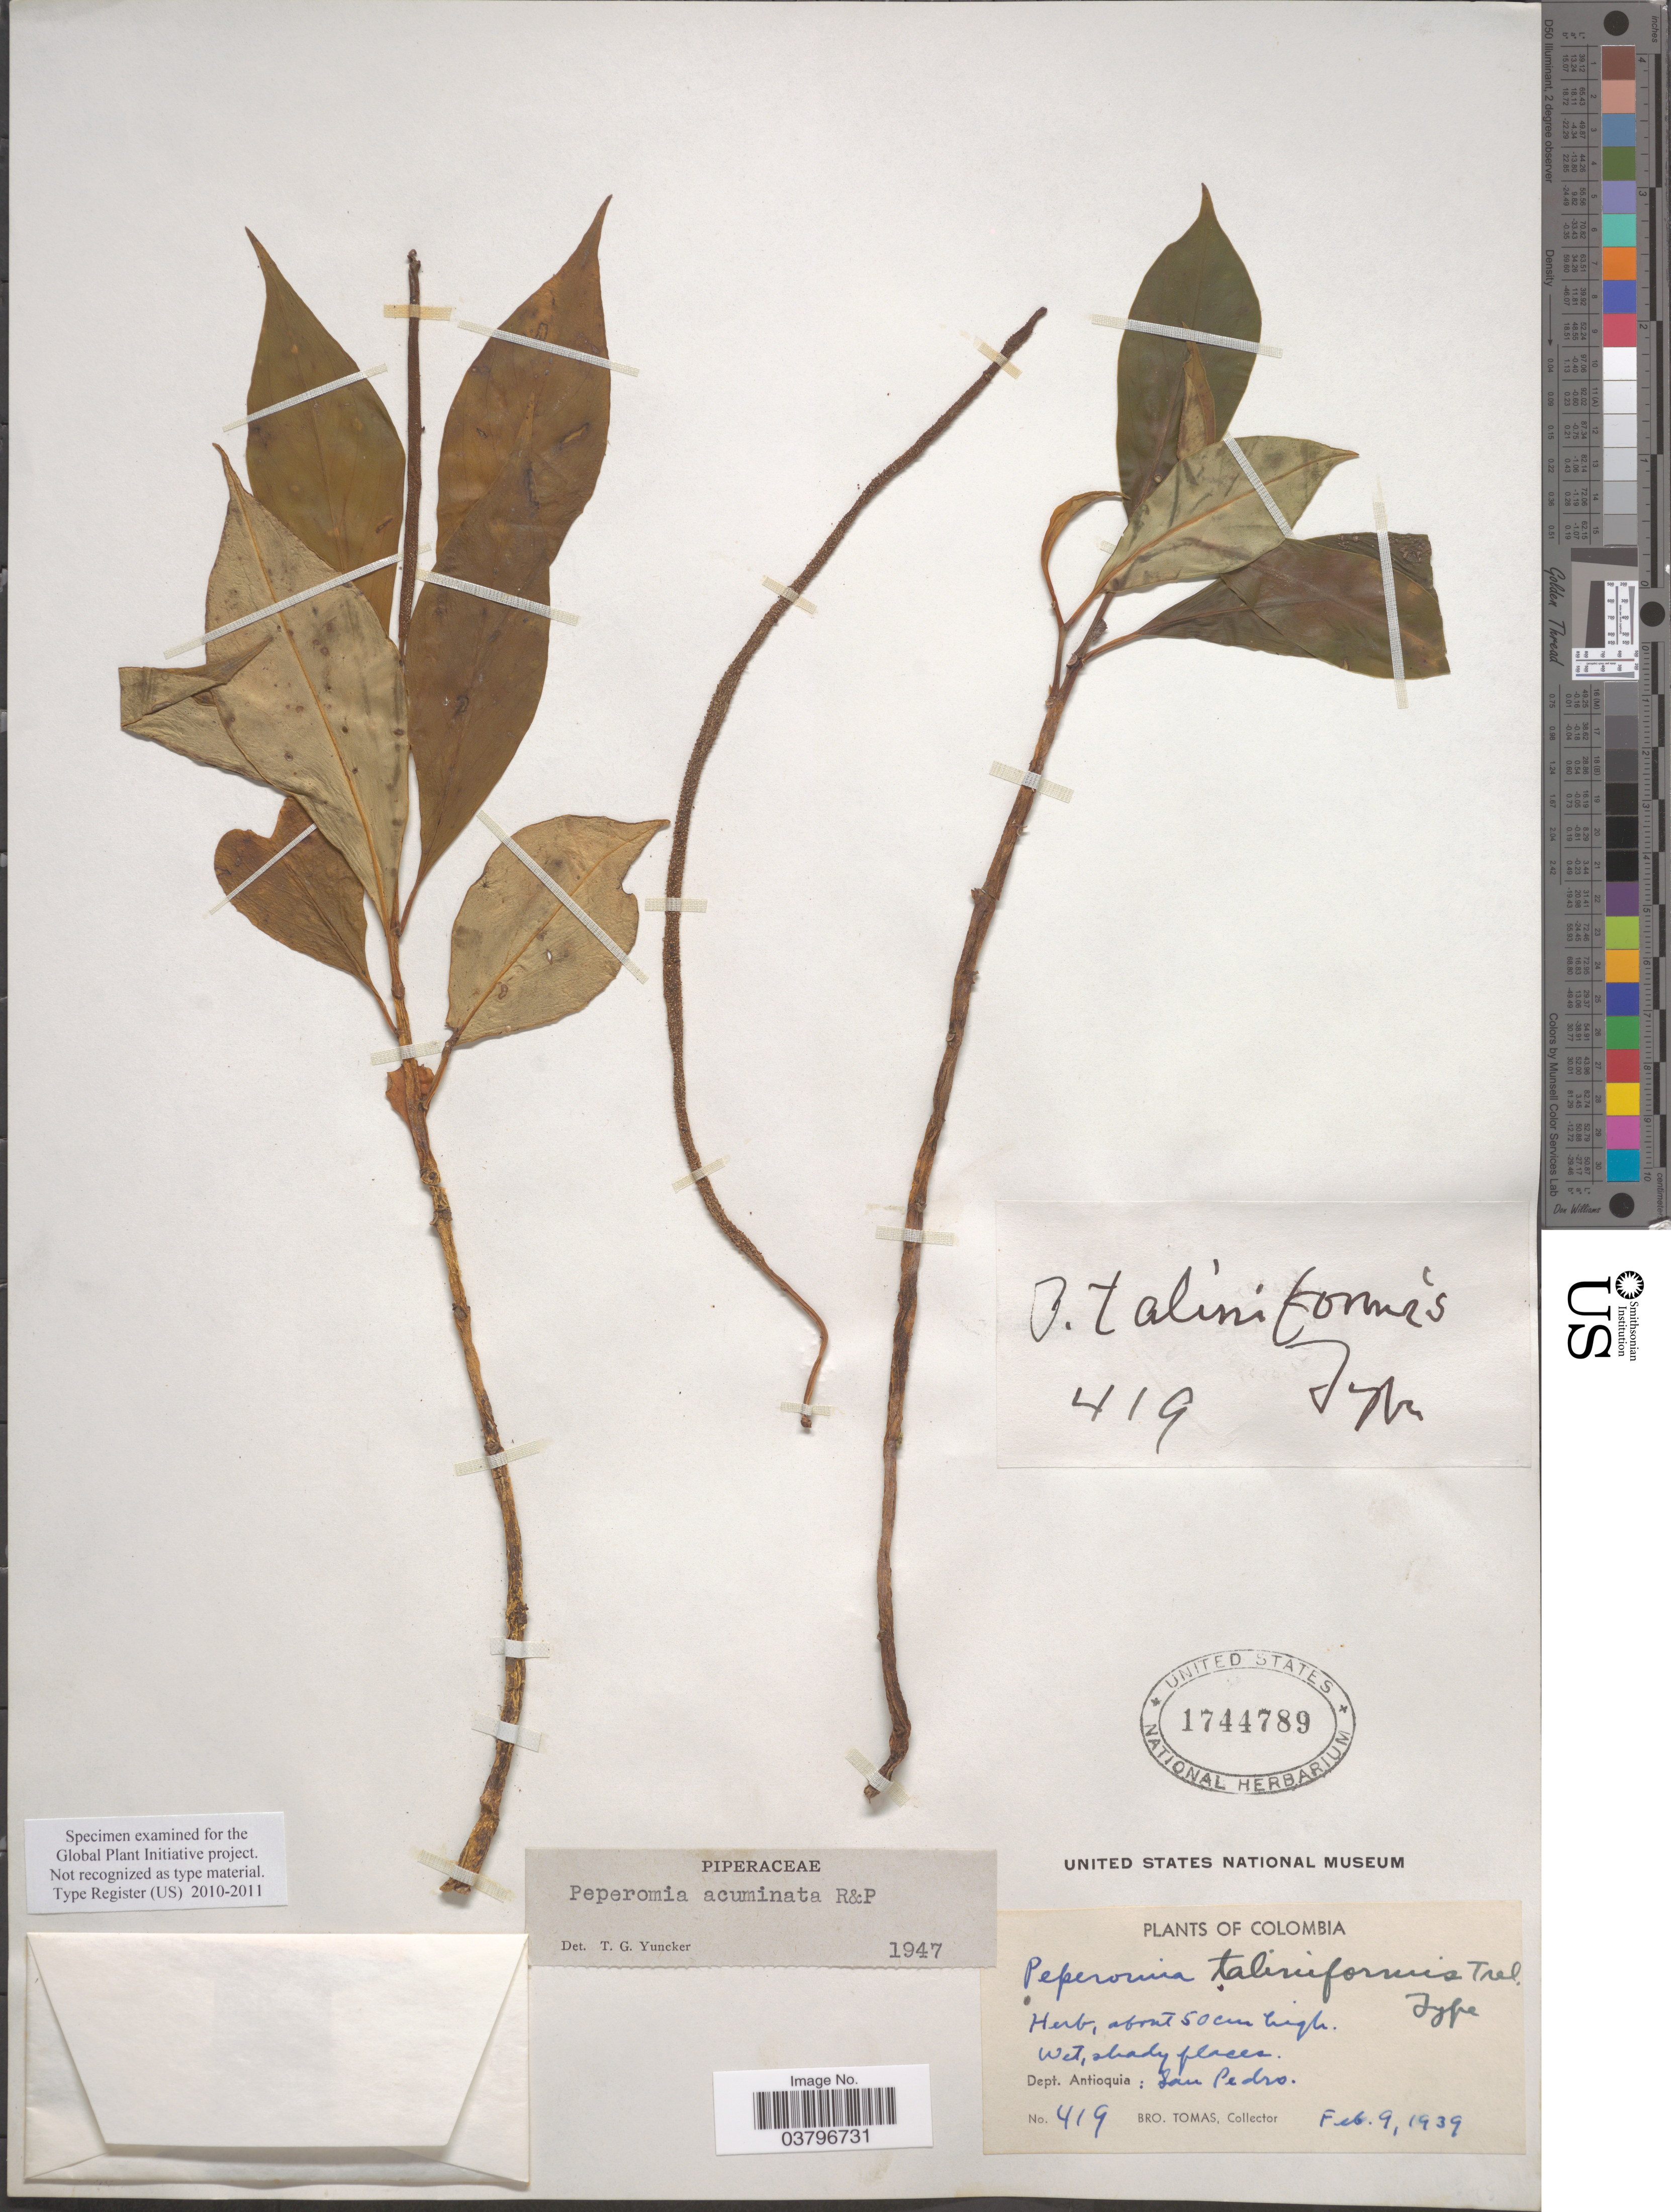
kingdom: Plantae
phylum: Tracheophyta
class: Magnoliopsida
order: Piperales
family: Piperaceae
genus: Peperomia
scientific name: Peperomia acuminata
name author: Ruiz & Pav.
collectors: B. Tomas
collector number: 419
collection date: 1939-02-09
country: Colombia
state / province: Antioquia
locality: Dept. Antioquia: San Pedro.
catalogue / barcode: US 1744789